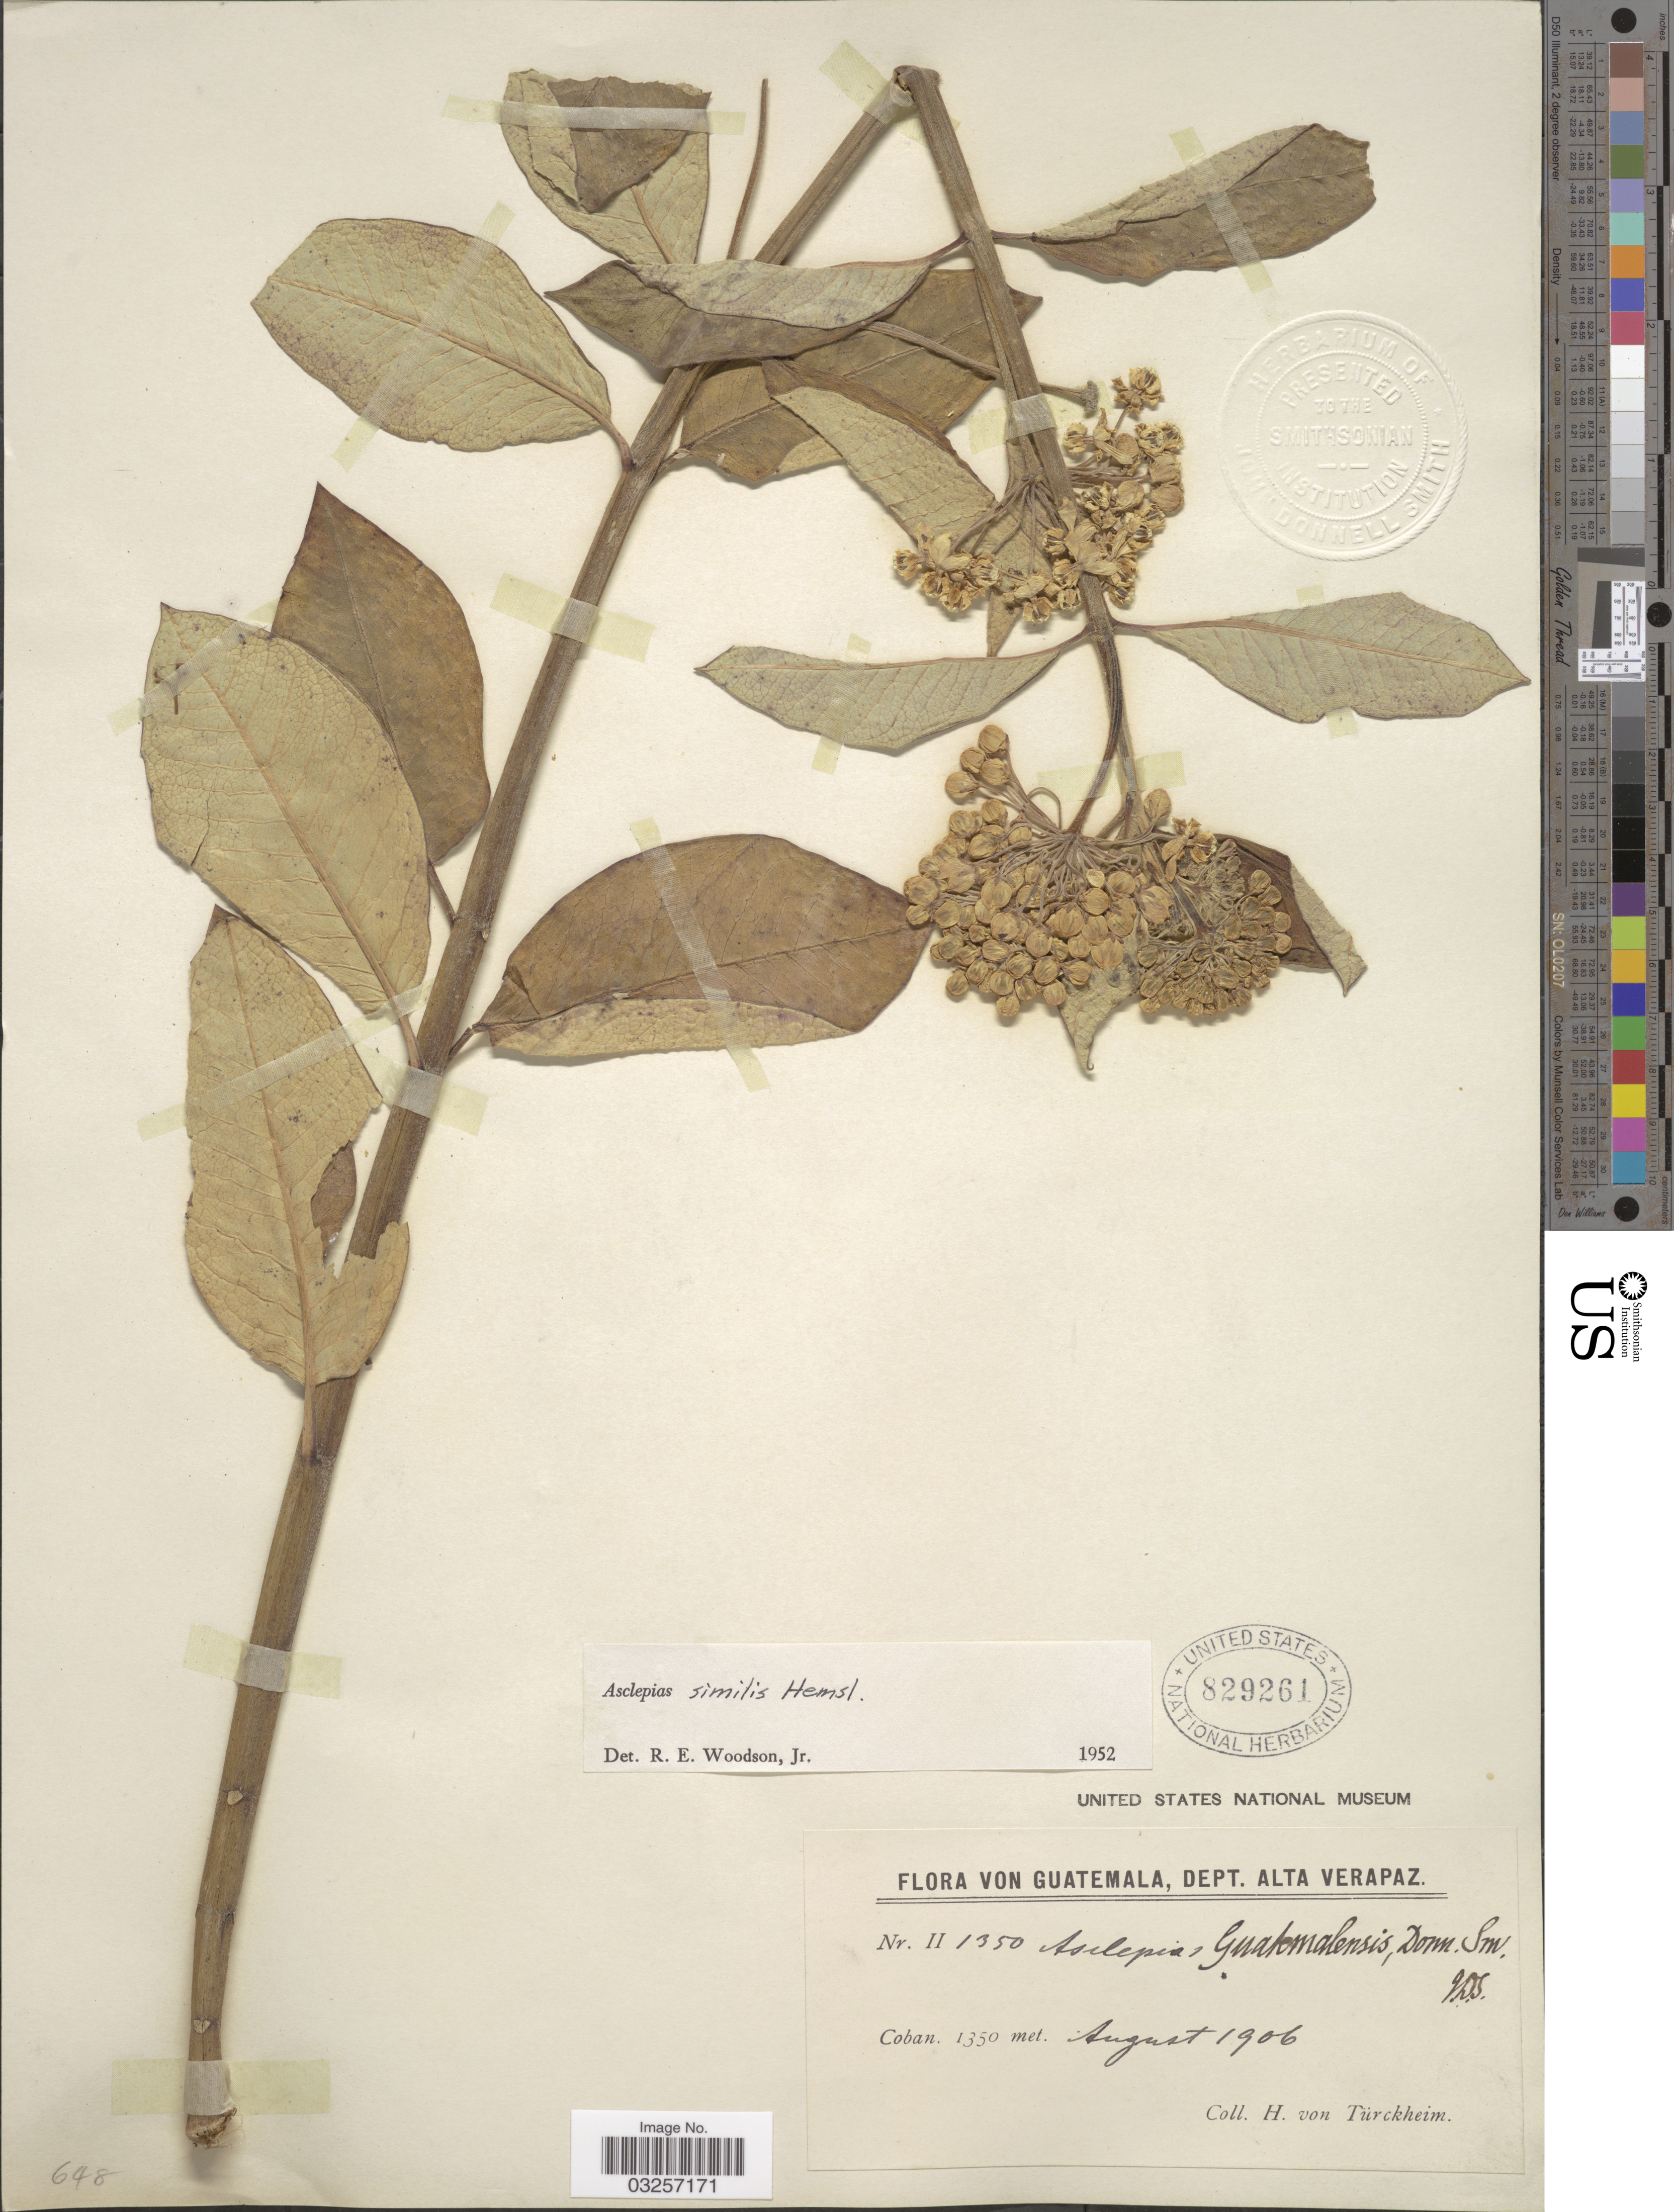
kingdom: Plantae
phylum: Tracheophyta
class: Magnoliopsida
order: Gentianales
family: Apocynaceae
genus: Asclepias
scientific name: Asclepias similis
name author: Hemsl.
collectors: H. von Türckheim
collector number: II 1350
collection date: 1906-08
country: Guatemala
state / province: Alta Verapaz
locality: Dept. Alta Verapaz. Coban.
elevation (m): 1350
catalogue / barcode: US 829261